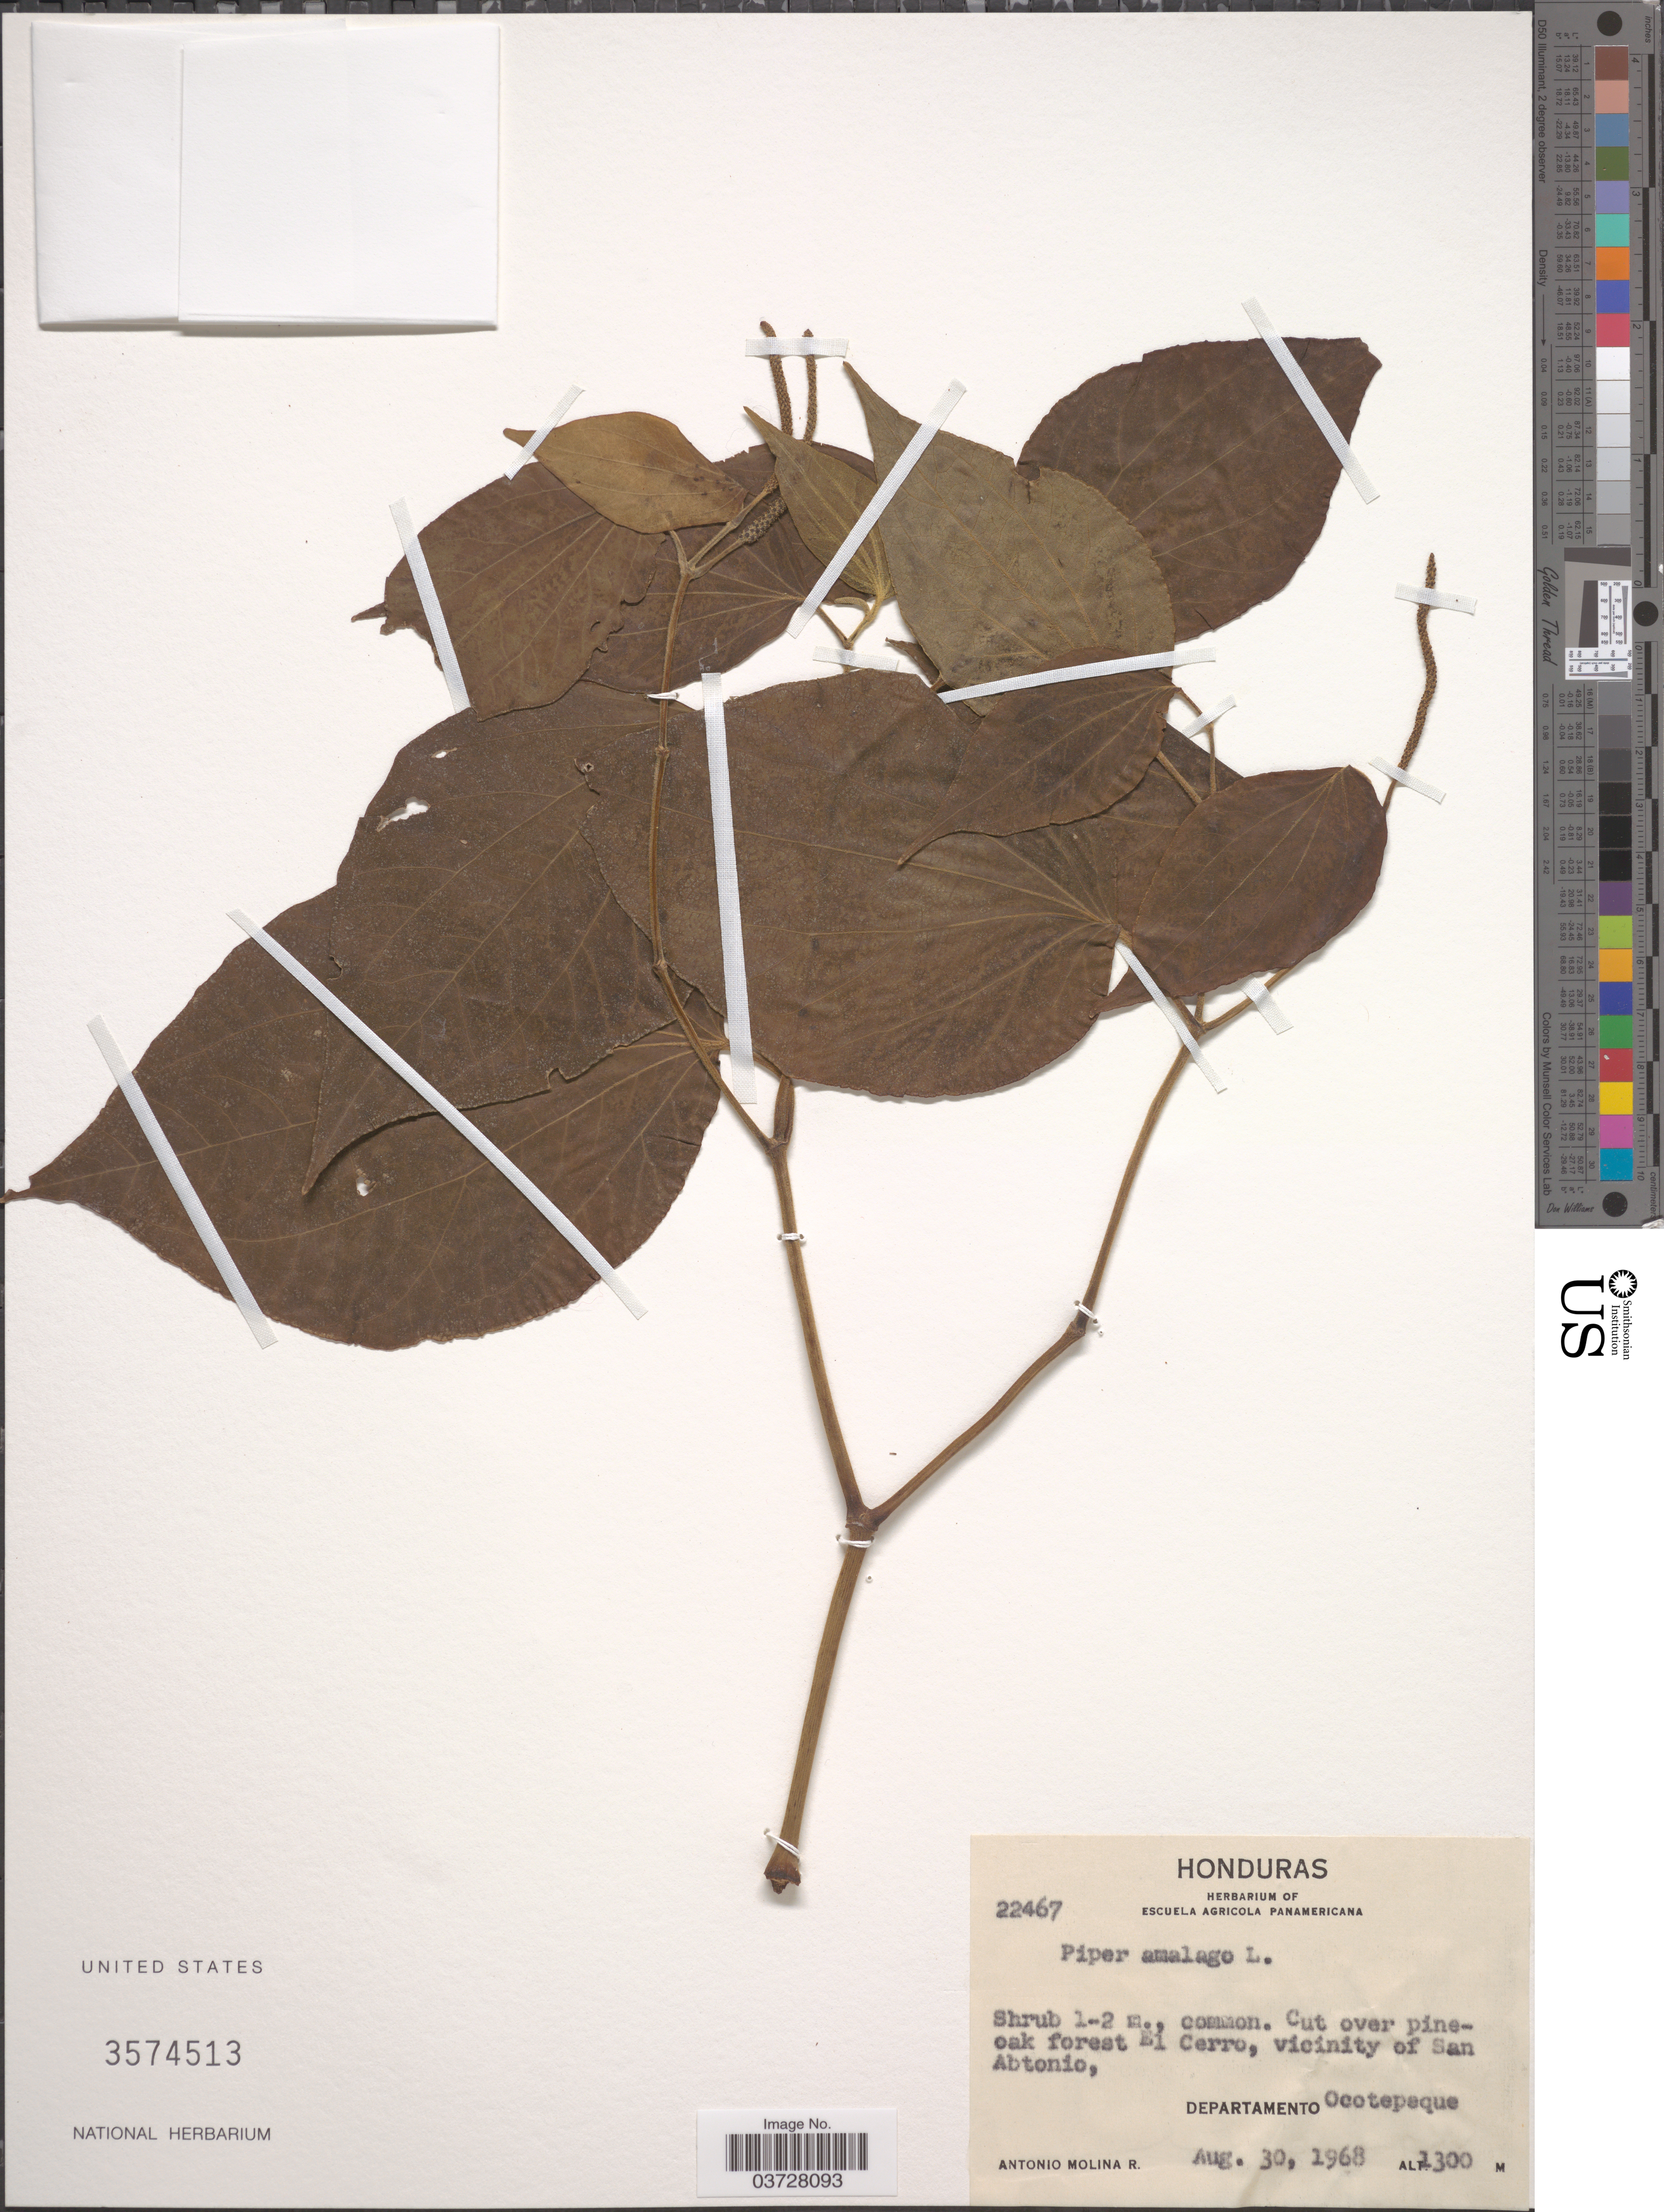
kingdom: Plantae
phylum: Tracheophyta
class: Magnoliopsida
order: Piperales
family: Piperaceae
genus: Piper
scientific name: Piper amalago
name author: L.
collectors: A. Molina R.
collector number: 22467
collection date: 1968-08-30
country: Honduras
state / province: Ocotepeque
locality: Cut over pine-oak forest El Cerro, vicinity of San Abtonio, Departamento Ocotepeque.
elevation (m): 1300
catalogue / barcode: US 3574513